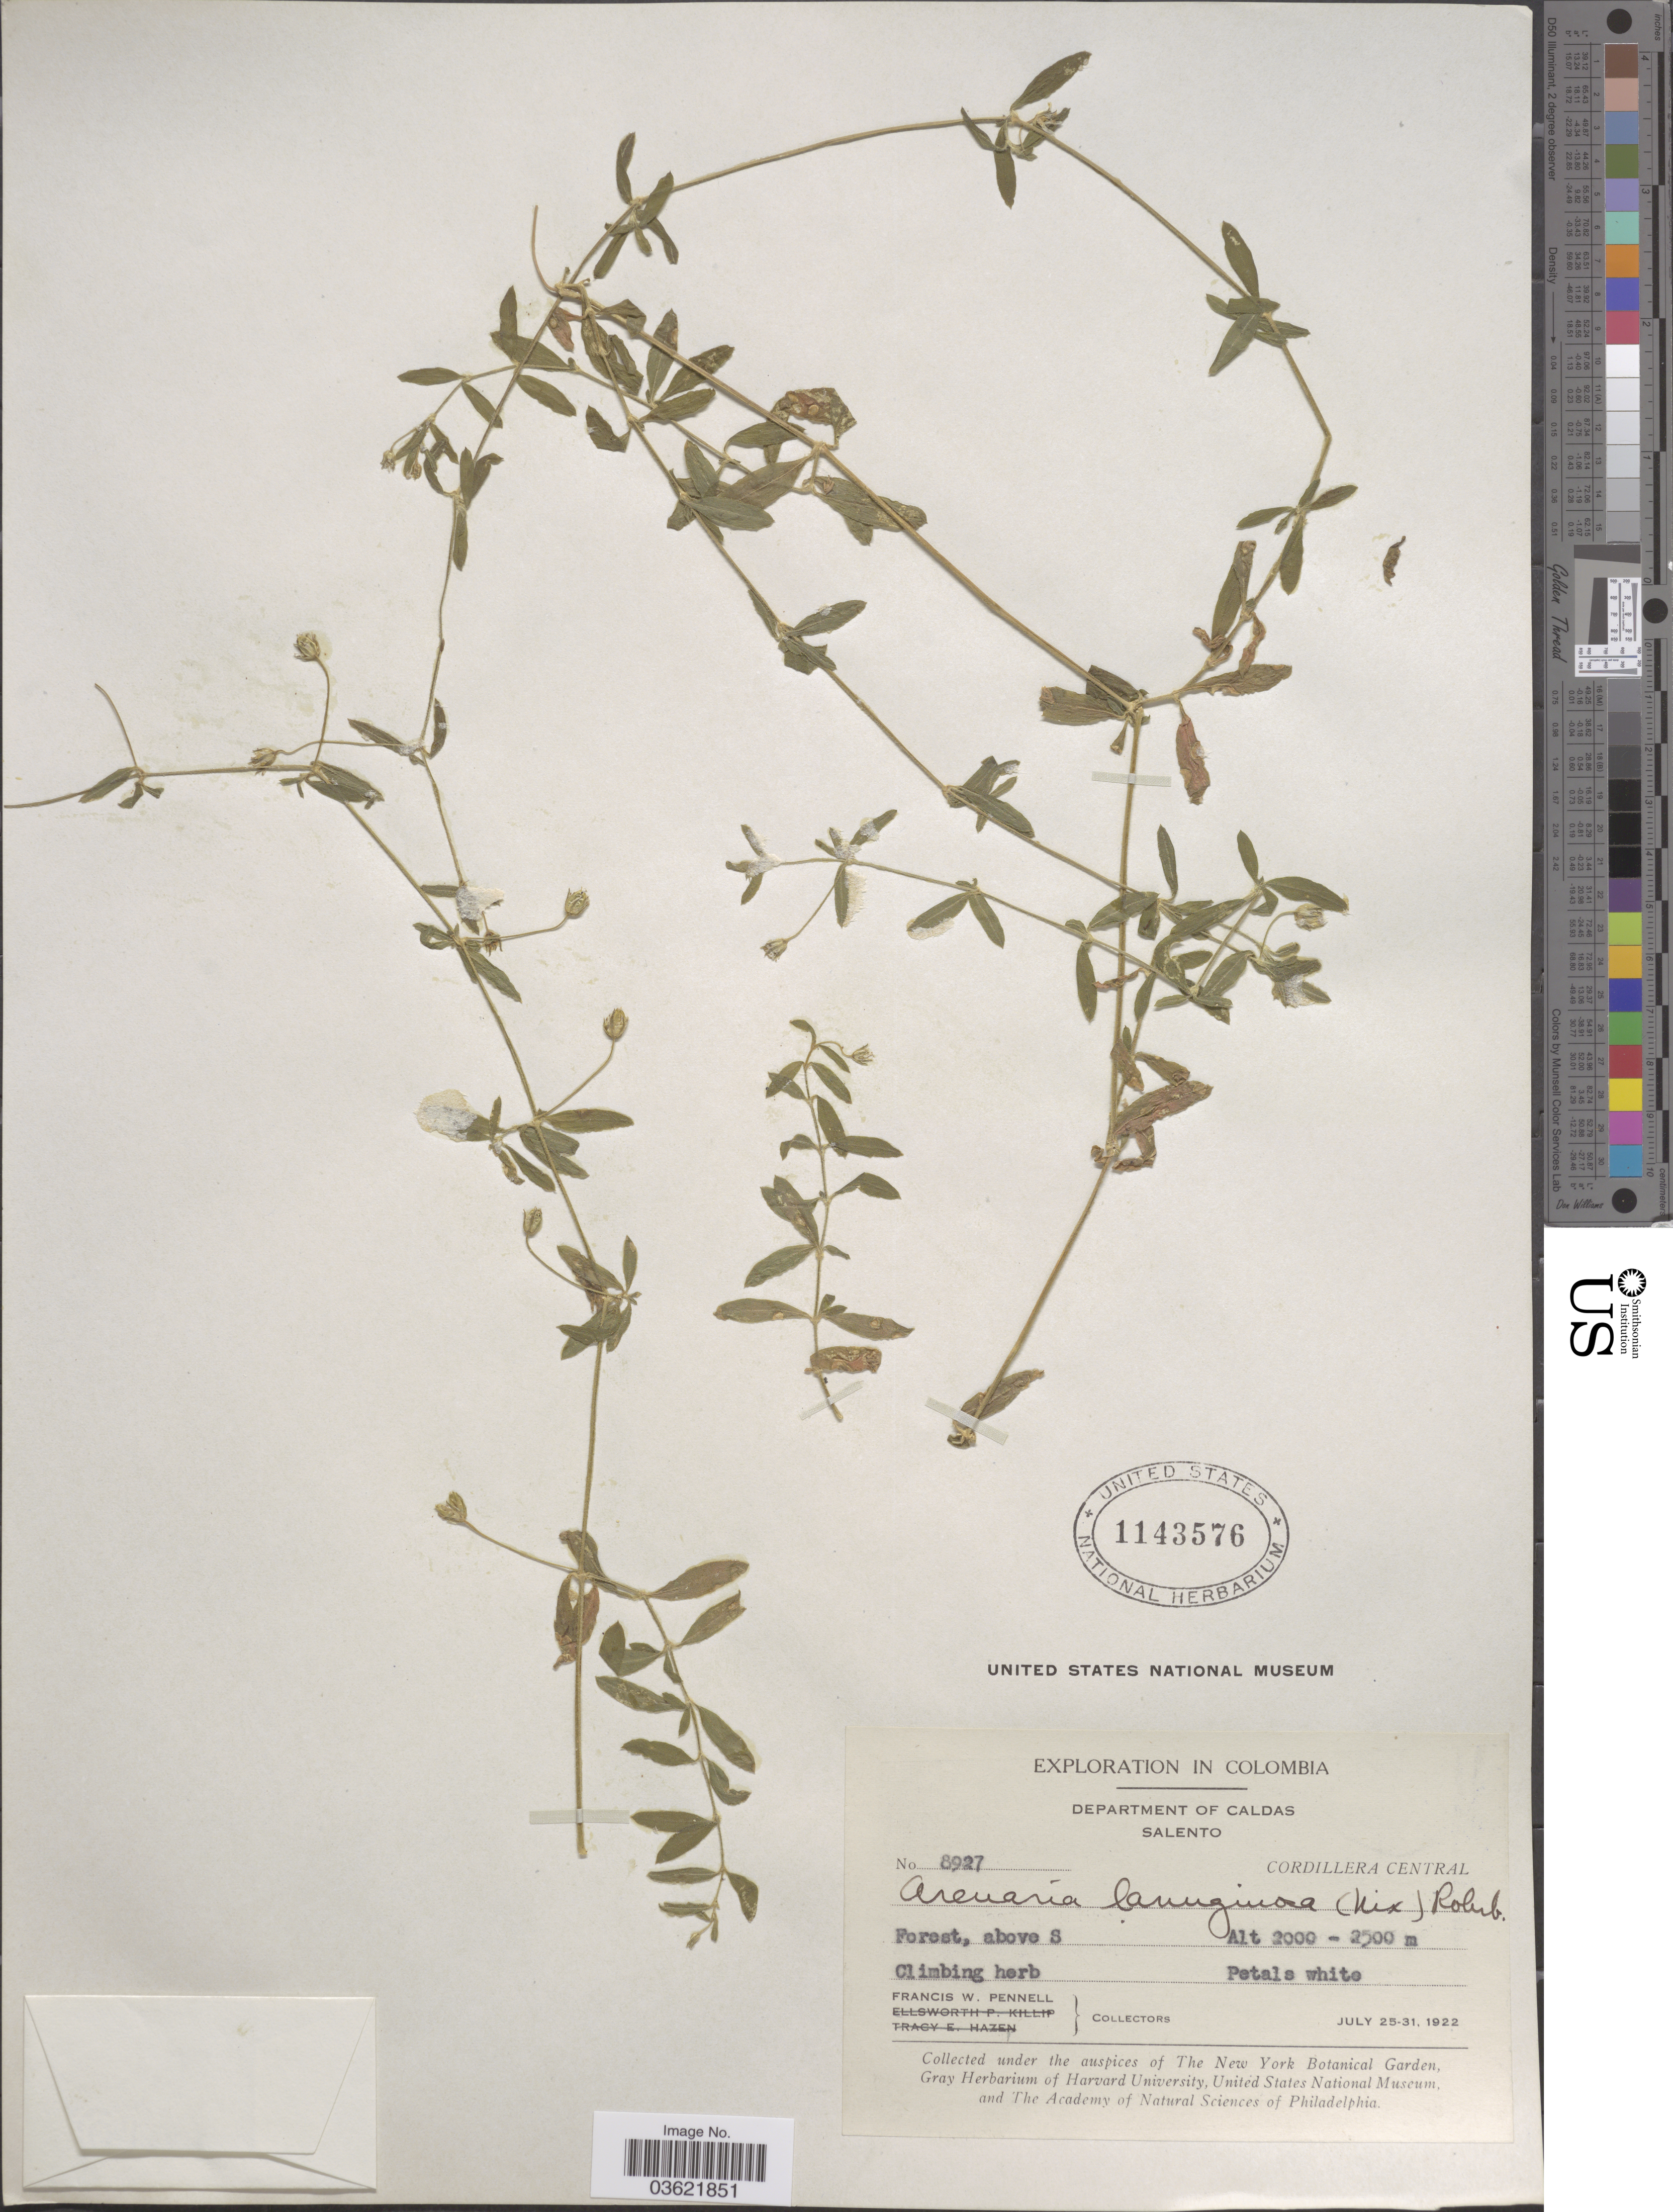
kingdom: Plantae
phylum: Tracheophyta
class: Magnoliopsida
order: Caryophyllales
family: Caryophyllaceae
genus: Arenaria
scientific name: Arenaria lanuginosa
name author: (Michx.) Rohrb.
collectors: F. W. Pennell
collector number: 8927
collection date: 1922-07-25/1922-07-31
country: Colombia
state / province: Caldas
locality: Department of Caldas. Salento, Cordillera Central. Forest, above S.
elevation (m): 2000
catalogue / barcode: US 1143576